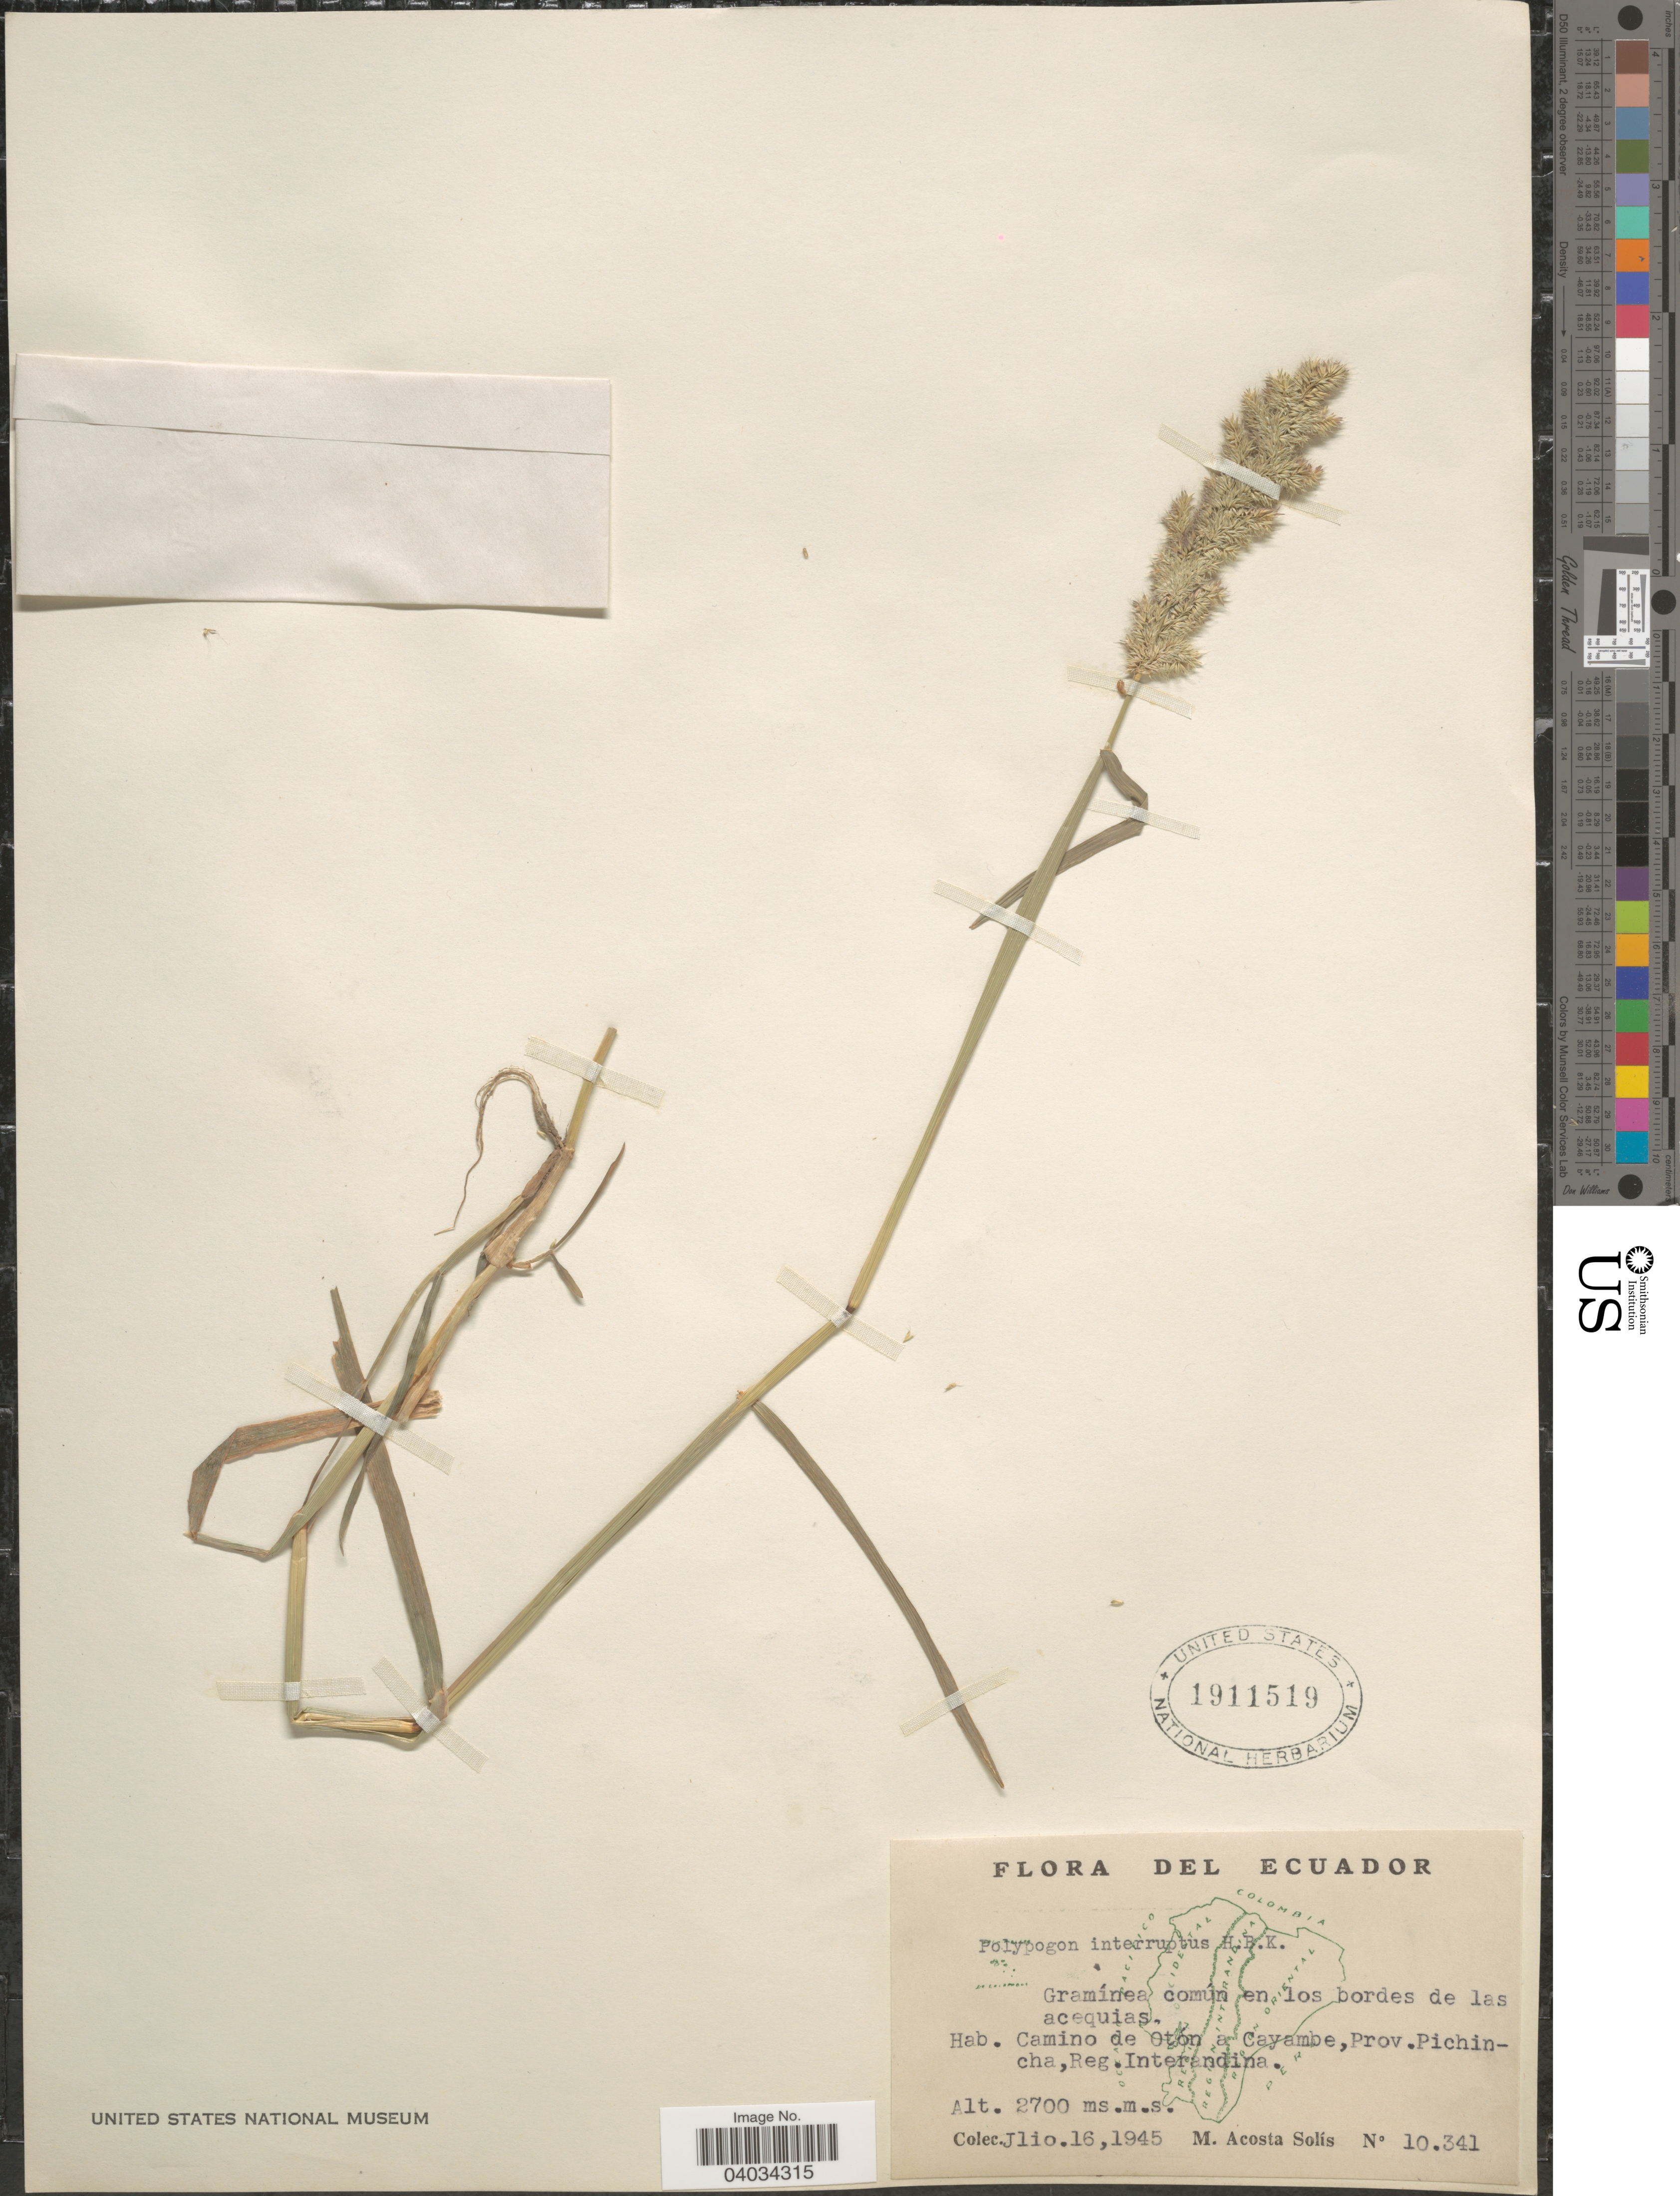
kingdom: Plantae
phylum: Tracheophyta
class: Liliopsida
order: Poales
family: Poaceae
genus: Polypogon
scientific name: Polypogon interruptus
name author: Kunth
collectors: M. Acosta Solis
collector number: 10341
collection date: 1945-07-16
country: Ecuador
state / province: Pichincha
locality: Camino de Oton a Cayambe, Reg. Interandina.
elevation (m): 2700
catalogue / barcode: US 1911519